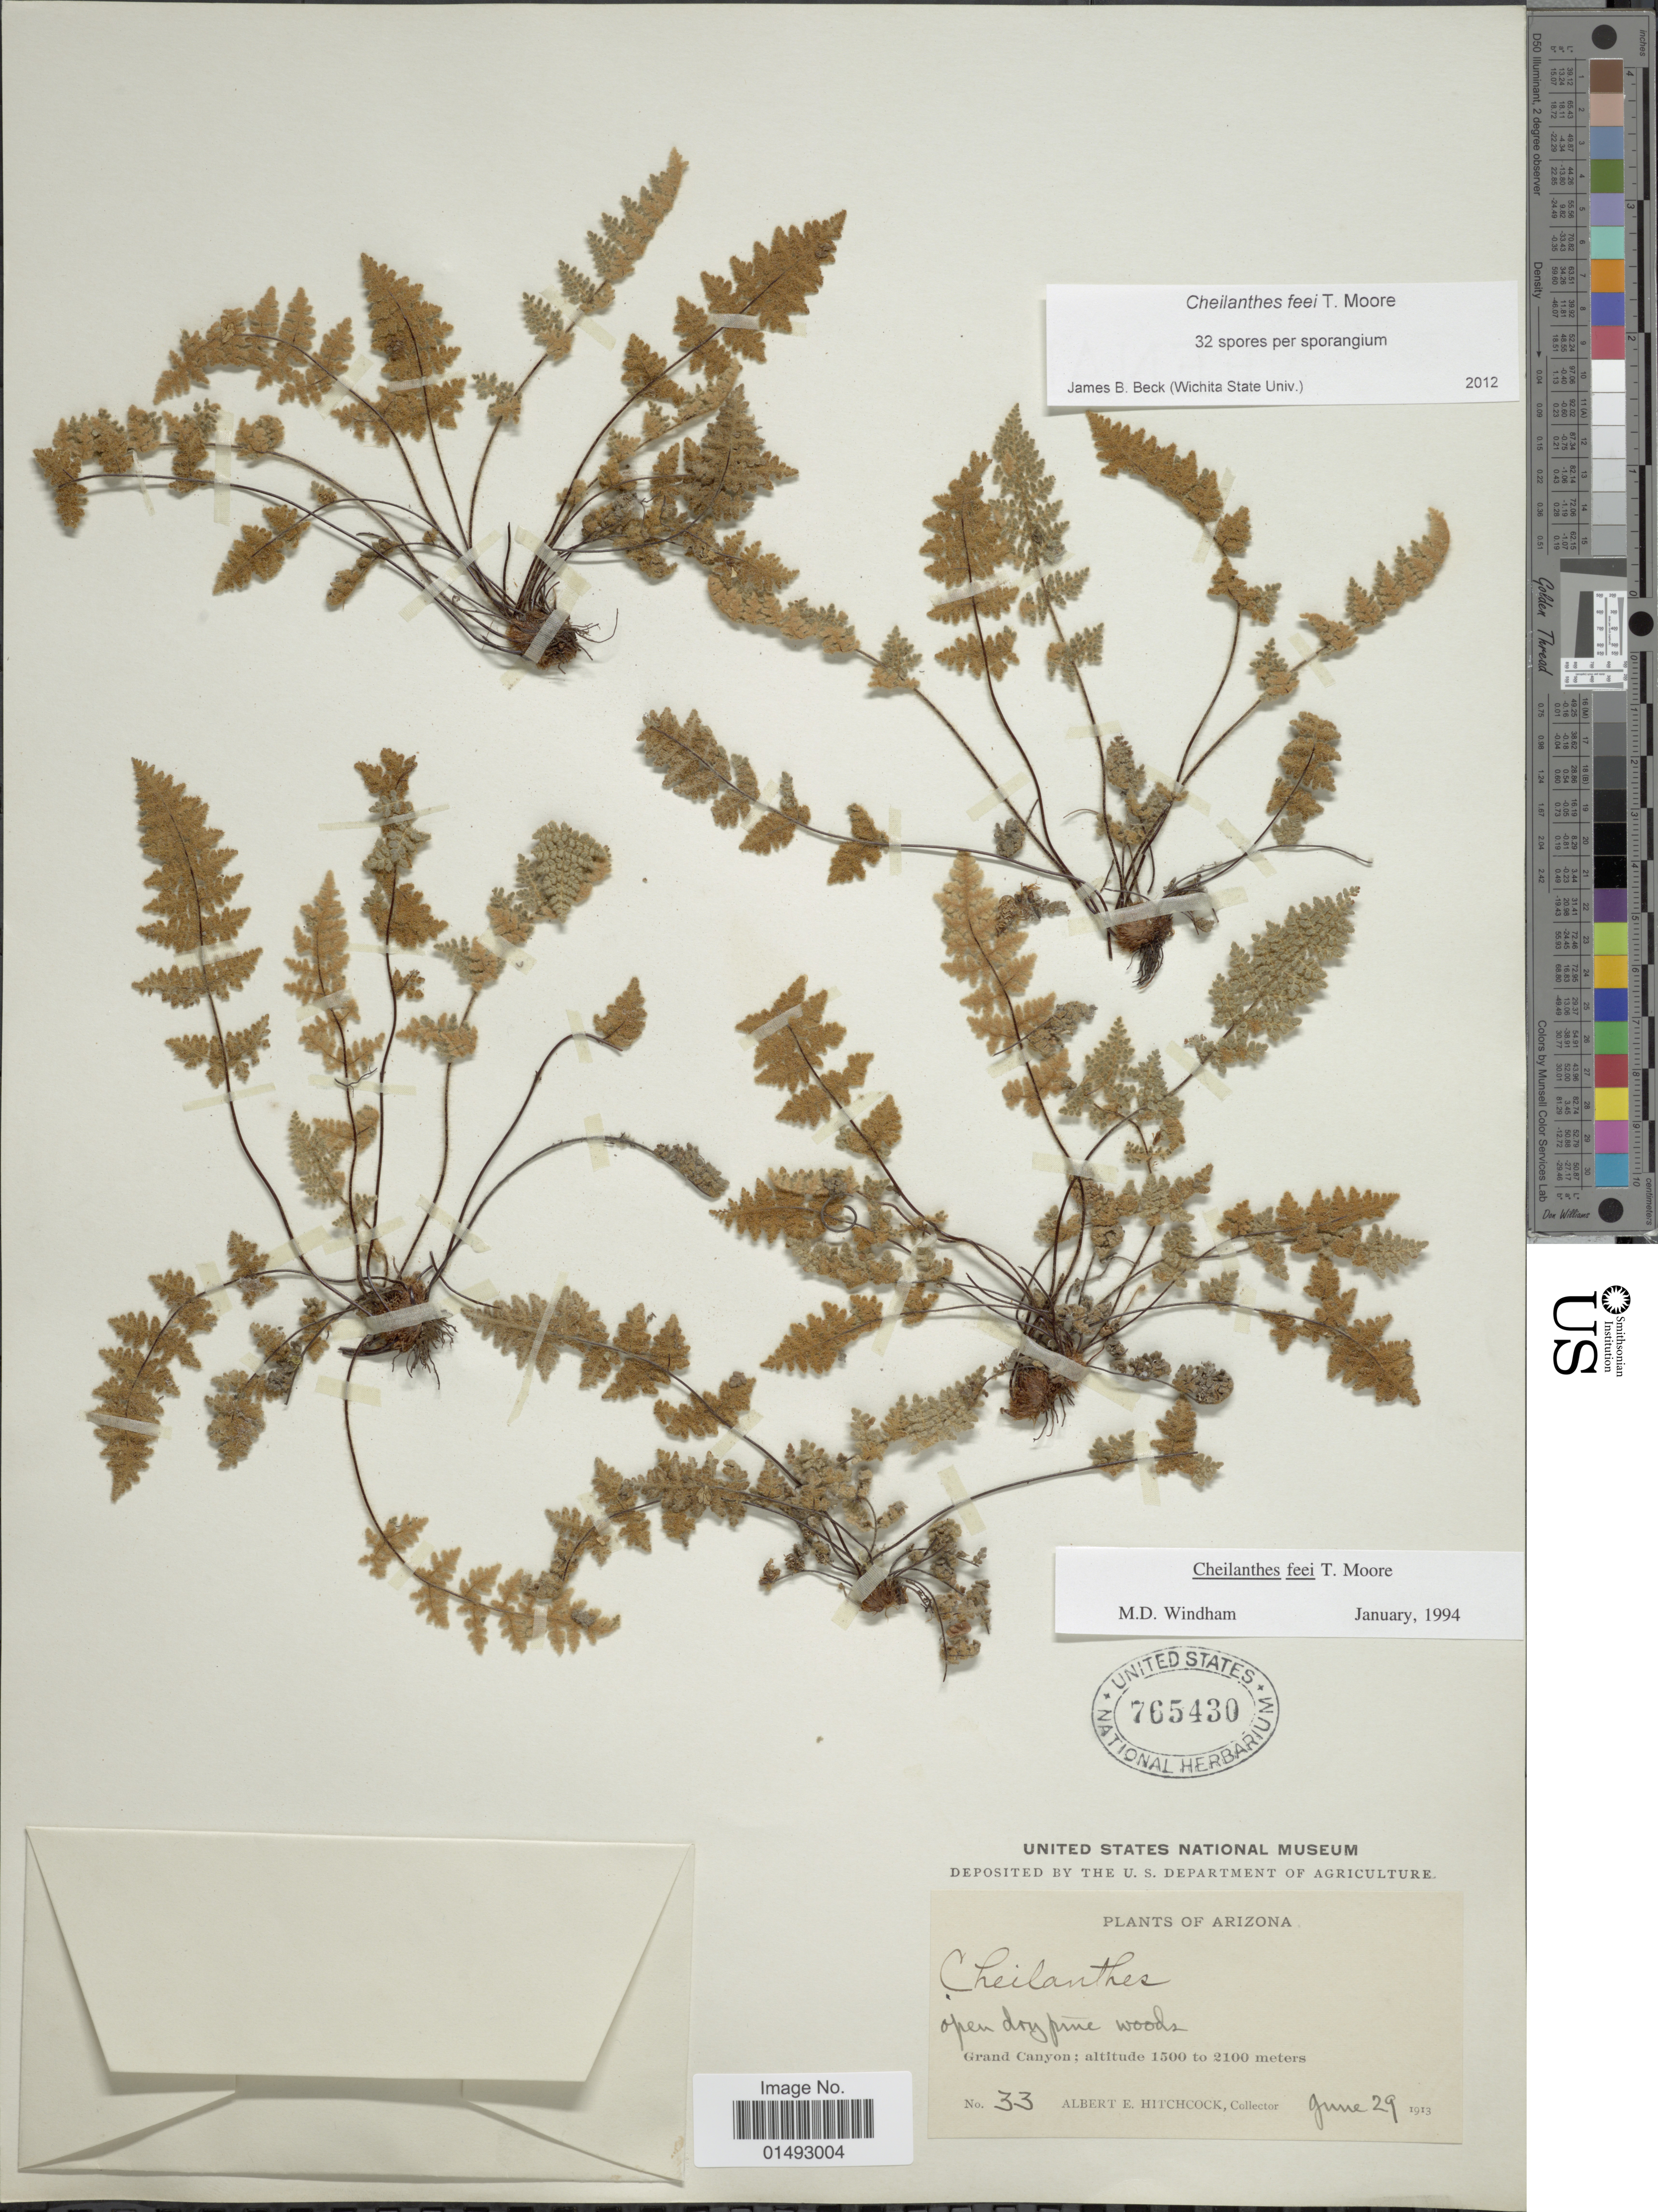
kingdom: Plantae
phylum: Tracheophyta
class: Polypodiopsida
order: Polypodiales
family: Pteridaceae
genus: Myriopteris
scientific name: Myriopteris gracilis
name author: Fée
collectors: A. Hitchcock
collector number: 33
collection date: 1913-06-29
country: United States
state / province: Arizona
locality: Grand Canyon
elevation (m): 1500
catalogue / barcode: US 765430